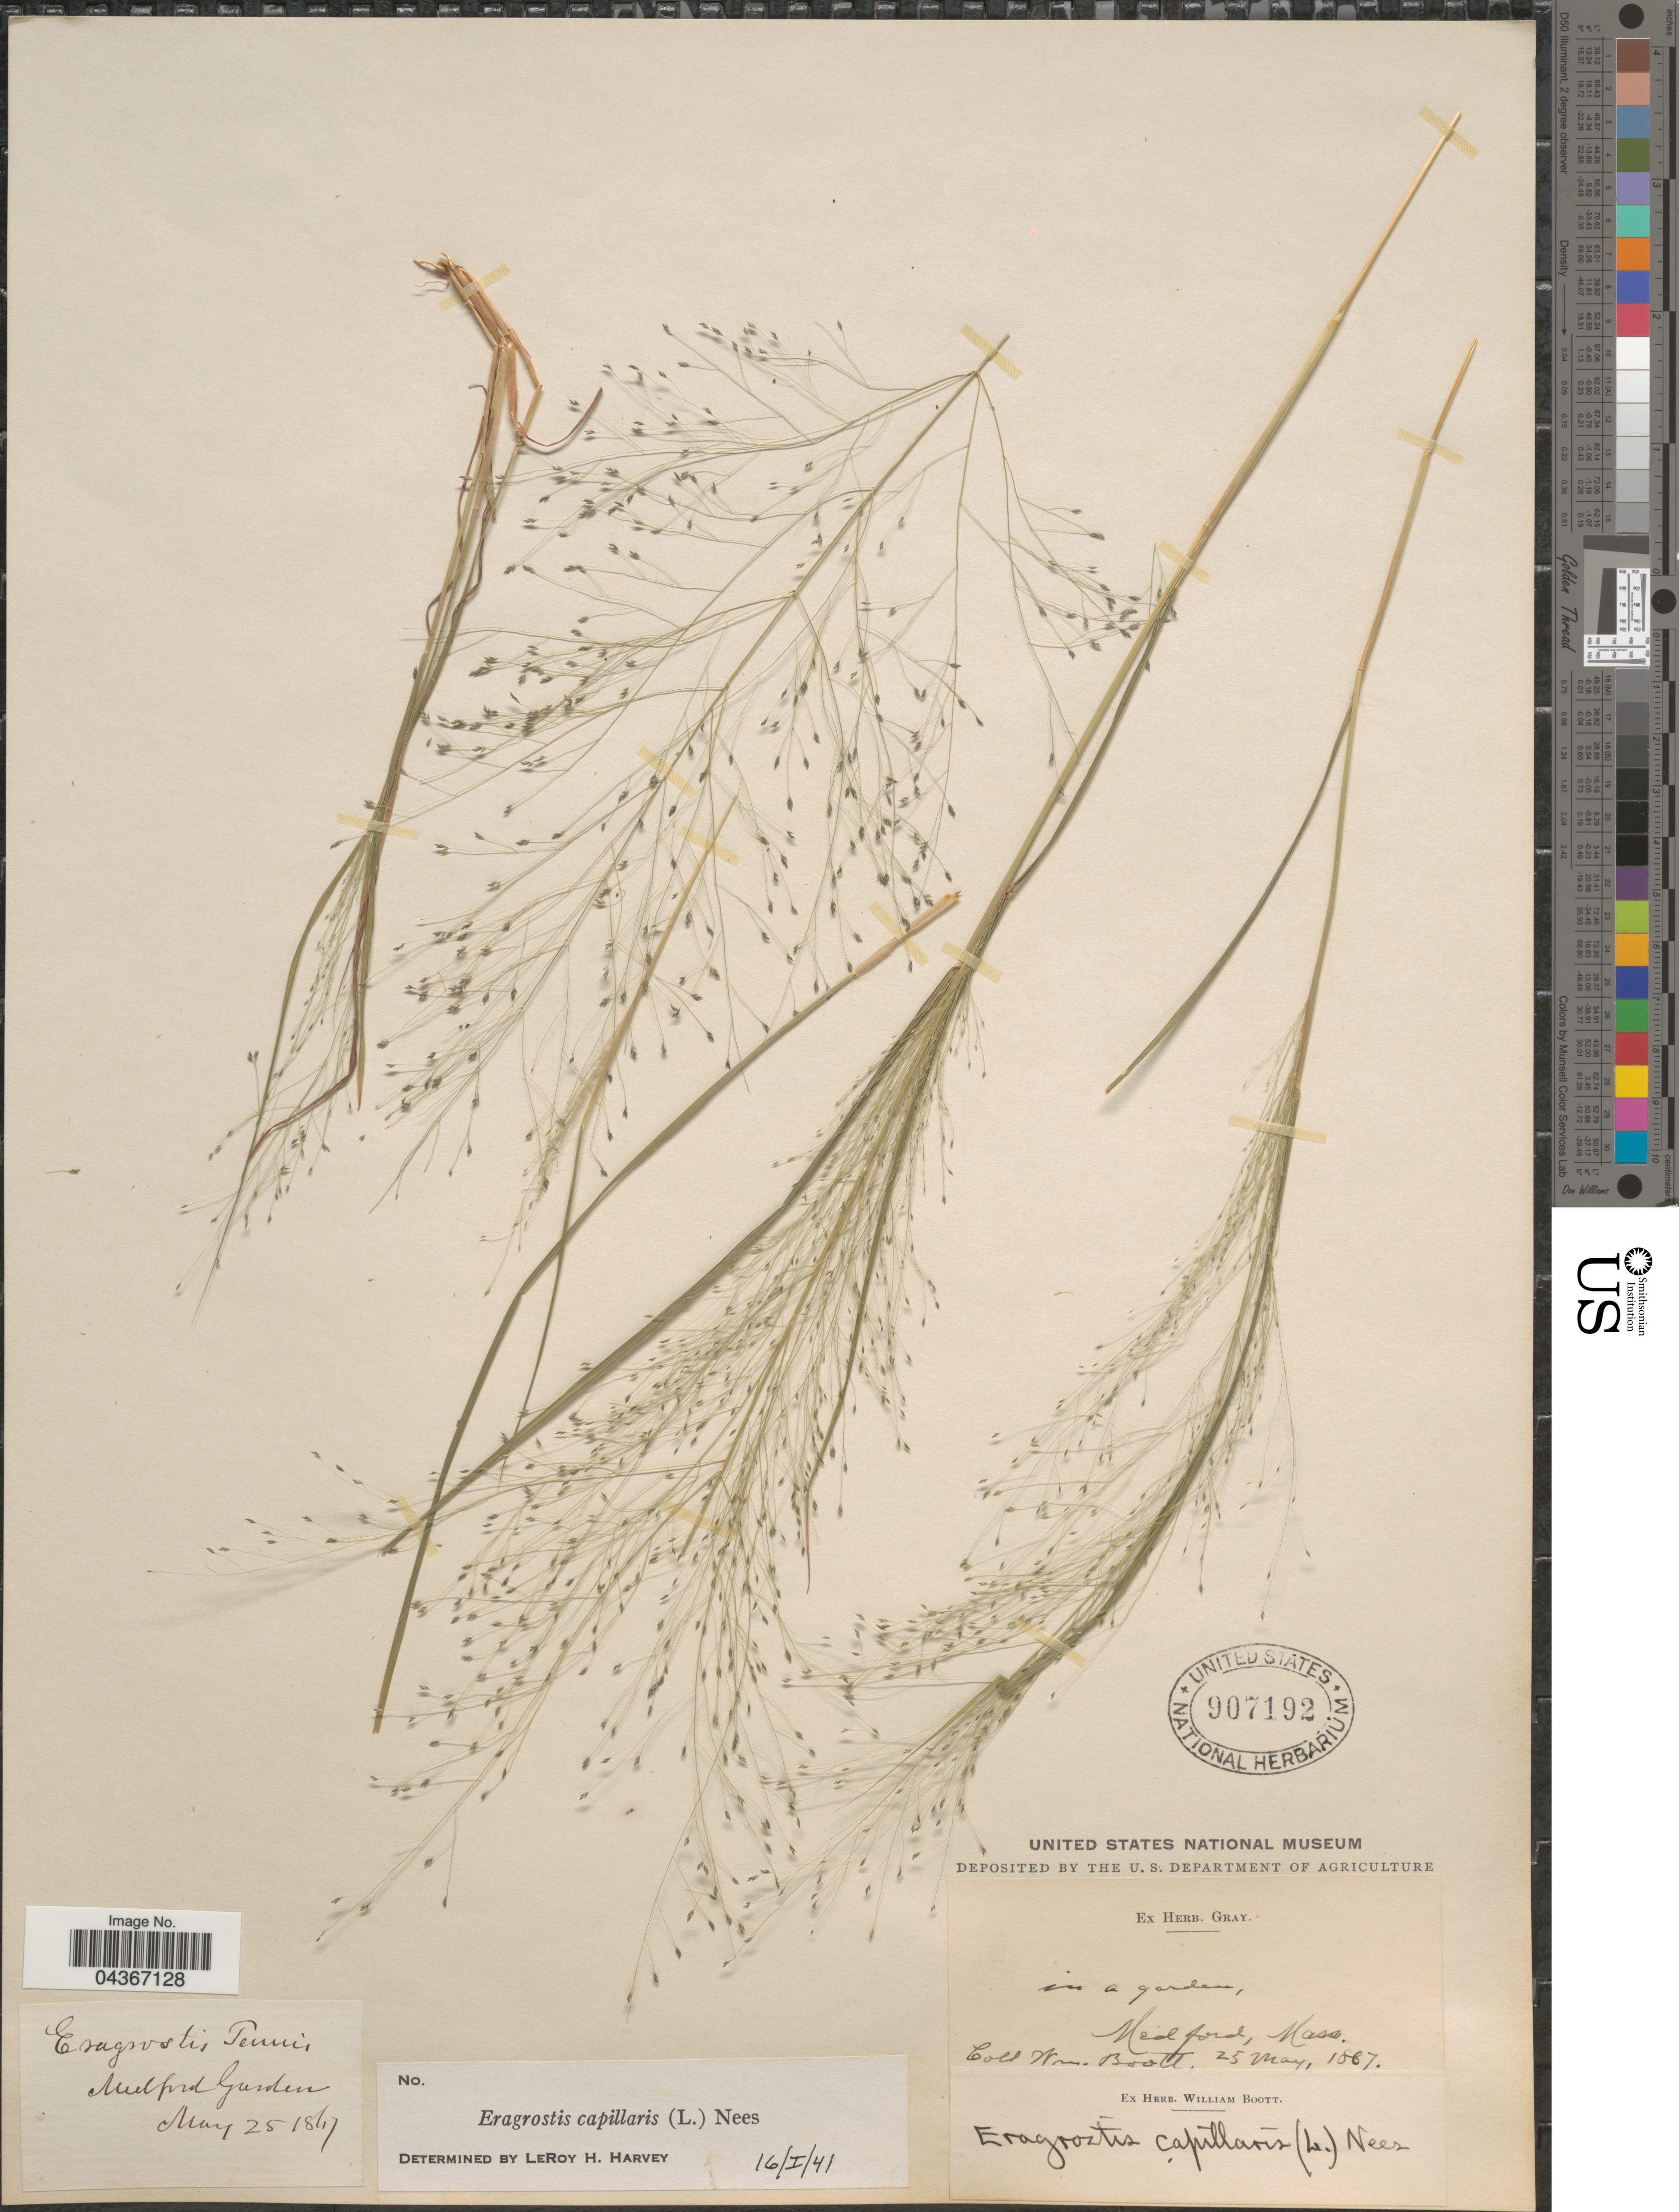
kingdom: Plantae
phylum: Tracheophyta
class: Liliopsida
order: Poales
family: Poaceae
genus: Eragrostis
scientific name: Eragrostis capillaris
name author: (L.) Nees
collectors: W. Boott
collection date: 1867-05-25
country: United States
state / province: Massachusetts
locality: Mulford Garden.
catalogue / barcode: US 907192